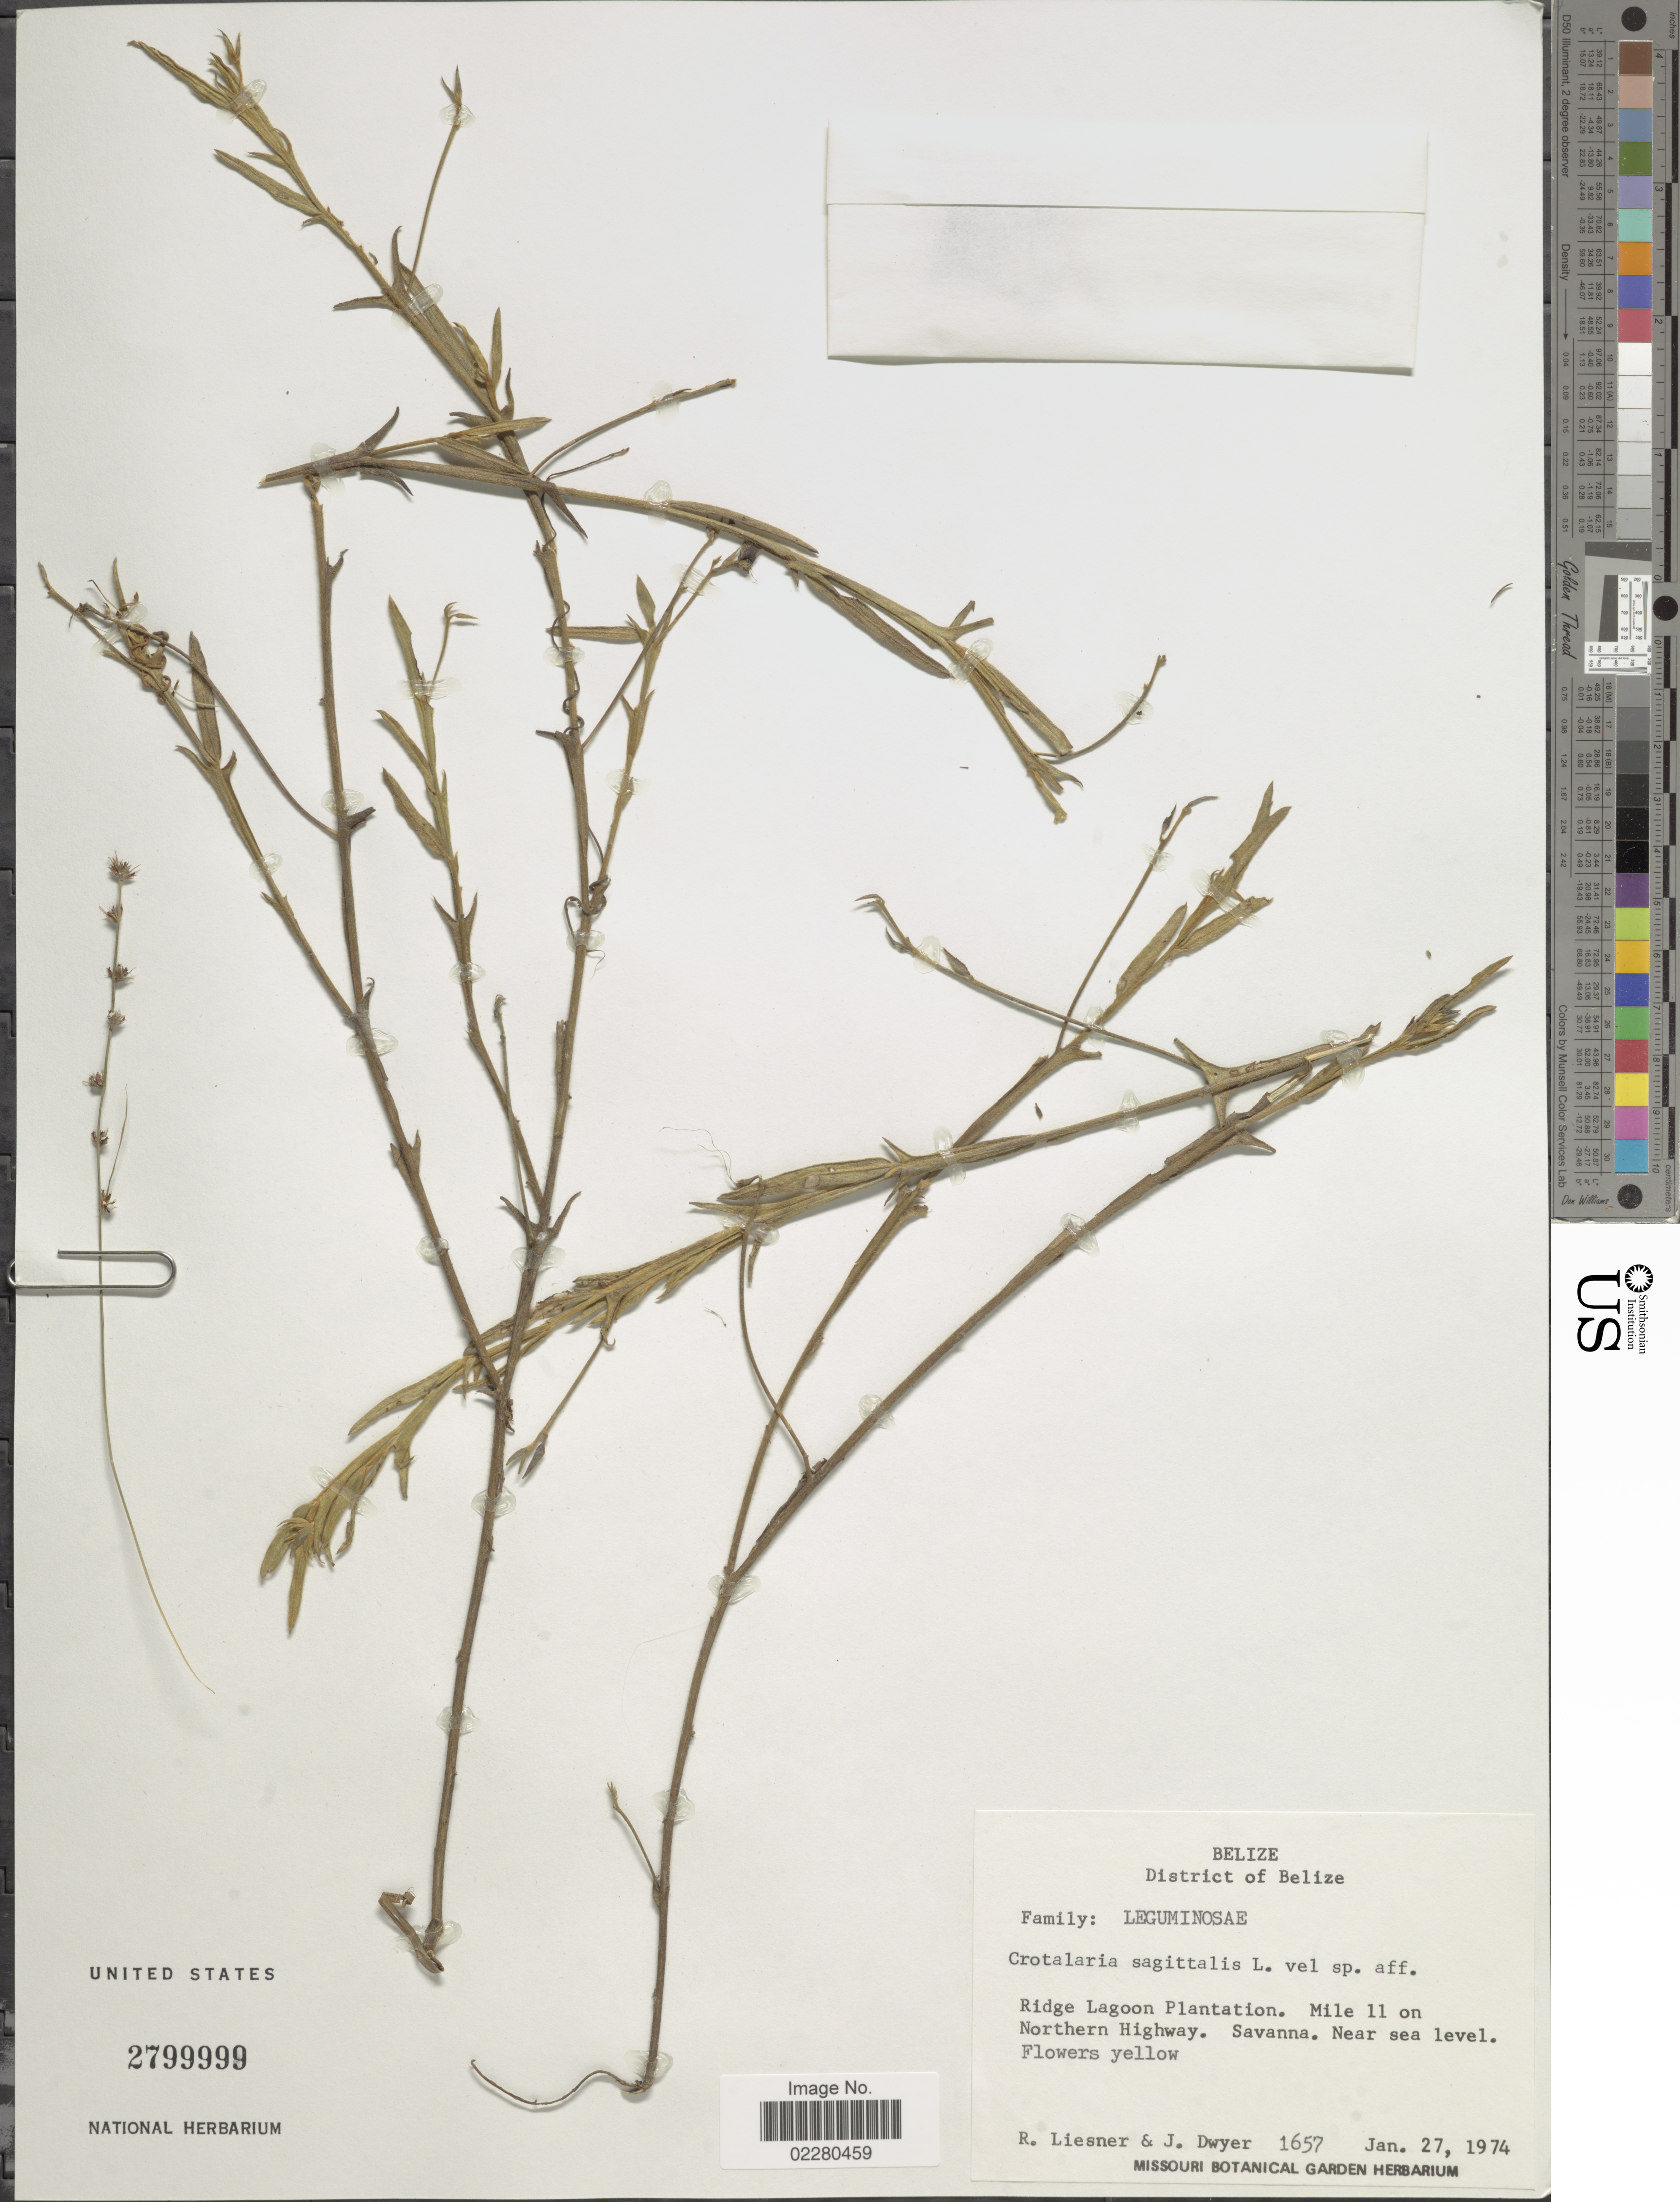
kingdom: Plantae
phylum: Tracheophyta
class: Magnoliopsida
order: Fabales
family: Fabaceae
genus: Crotalaria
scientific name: Crotalaria sagittalis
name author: L.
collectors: R. L. Liesner & J. Dwyer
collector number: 1657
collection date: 1974-01-27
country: Belize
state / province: Belize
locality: District of Belize. Ridge Lagoon Plantation. Mile 11 on Northern Highway.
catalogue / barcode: US 2799999